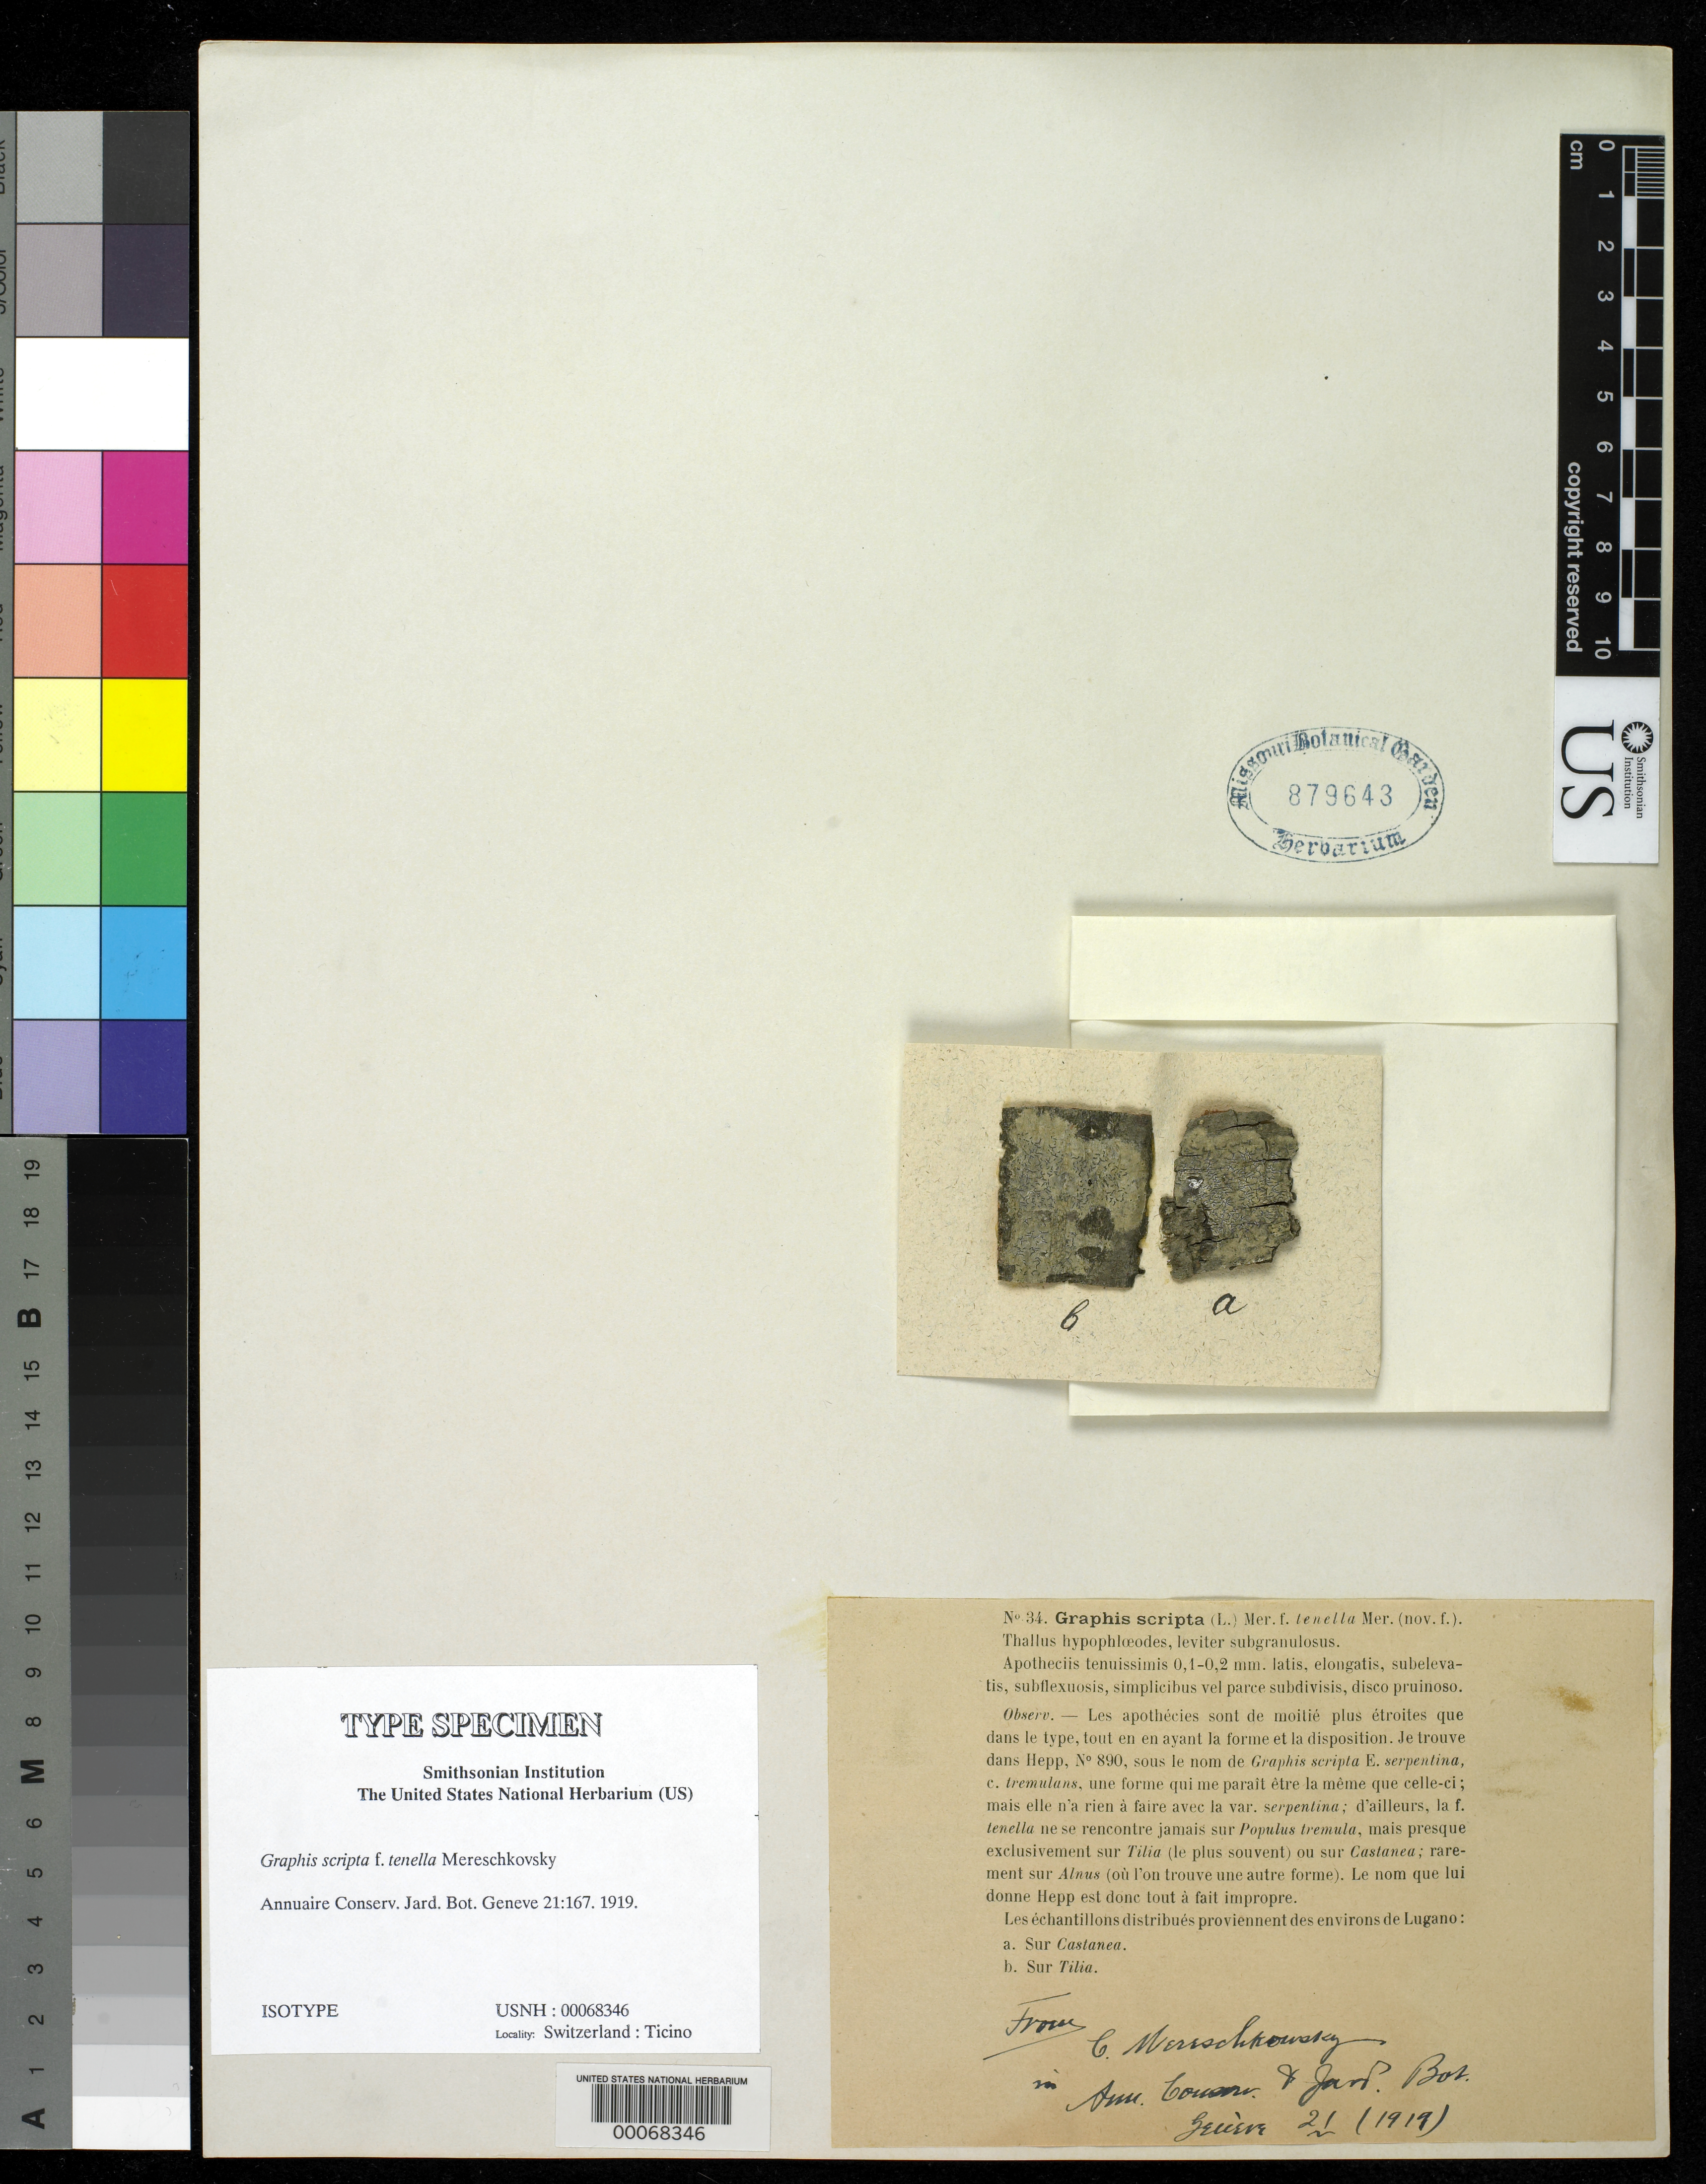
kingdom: Fungi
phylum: Ascomycota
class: Lecanoromycetes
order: Ostropales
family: Graphidaceae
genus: Graphis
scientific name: Graphis scripta f. tenella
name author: Mereschk.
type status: Isotype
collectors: K. S. Mereschkovsky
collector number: Mer. Exs. 34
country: Switzerland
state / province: Ticino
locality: Lugano.